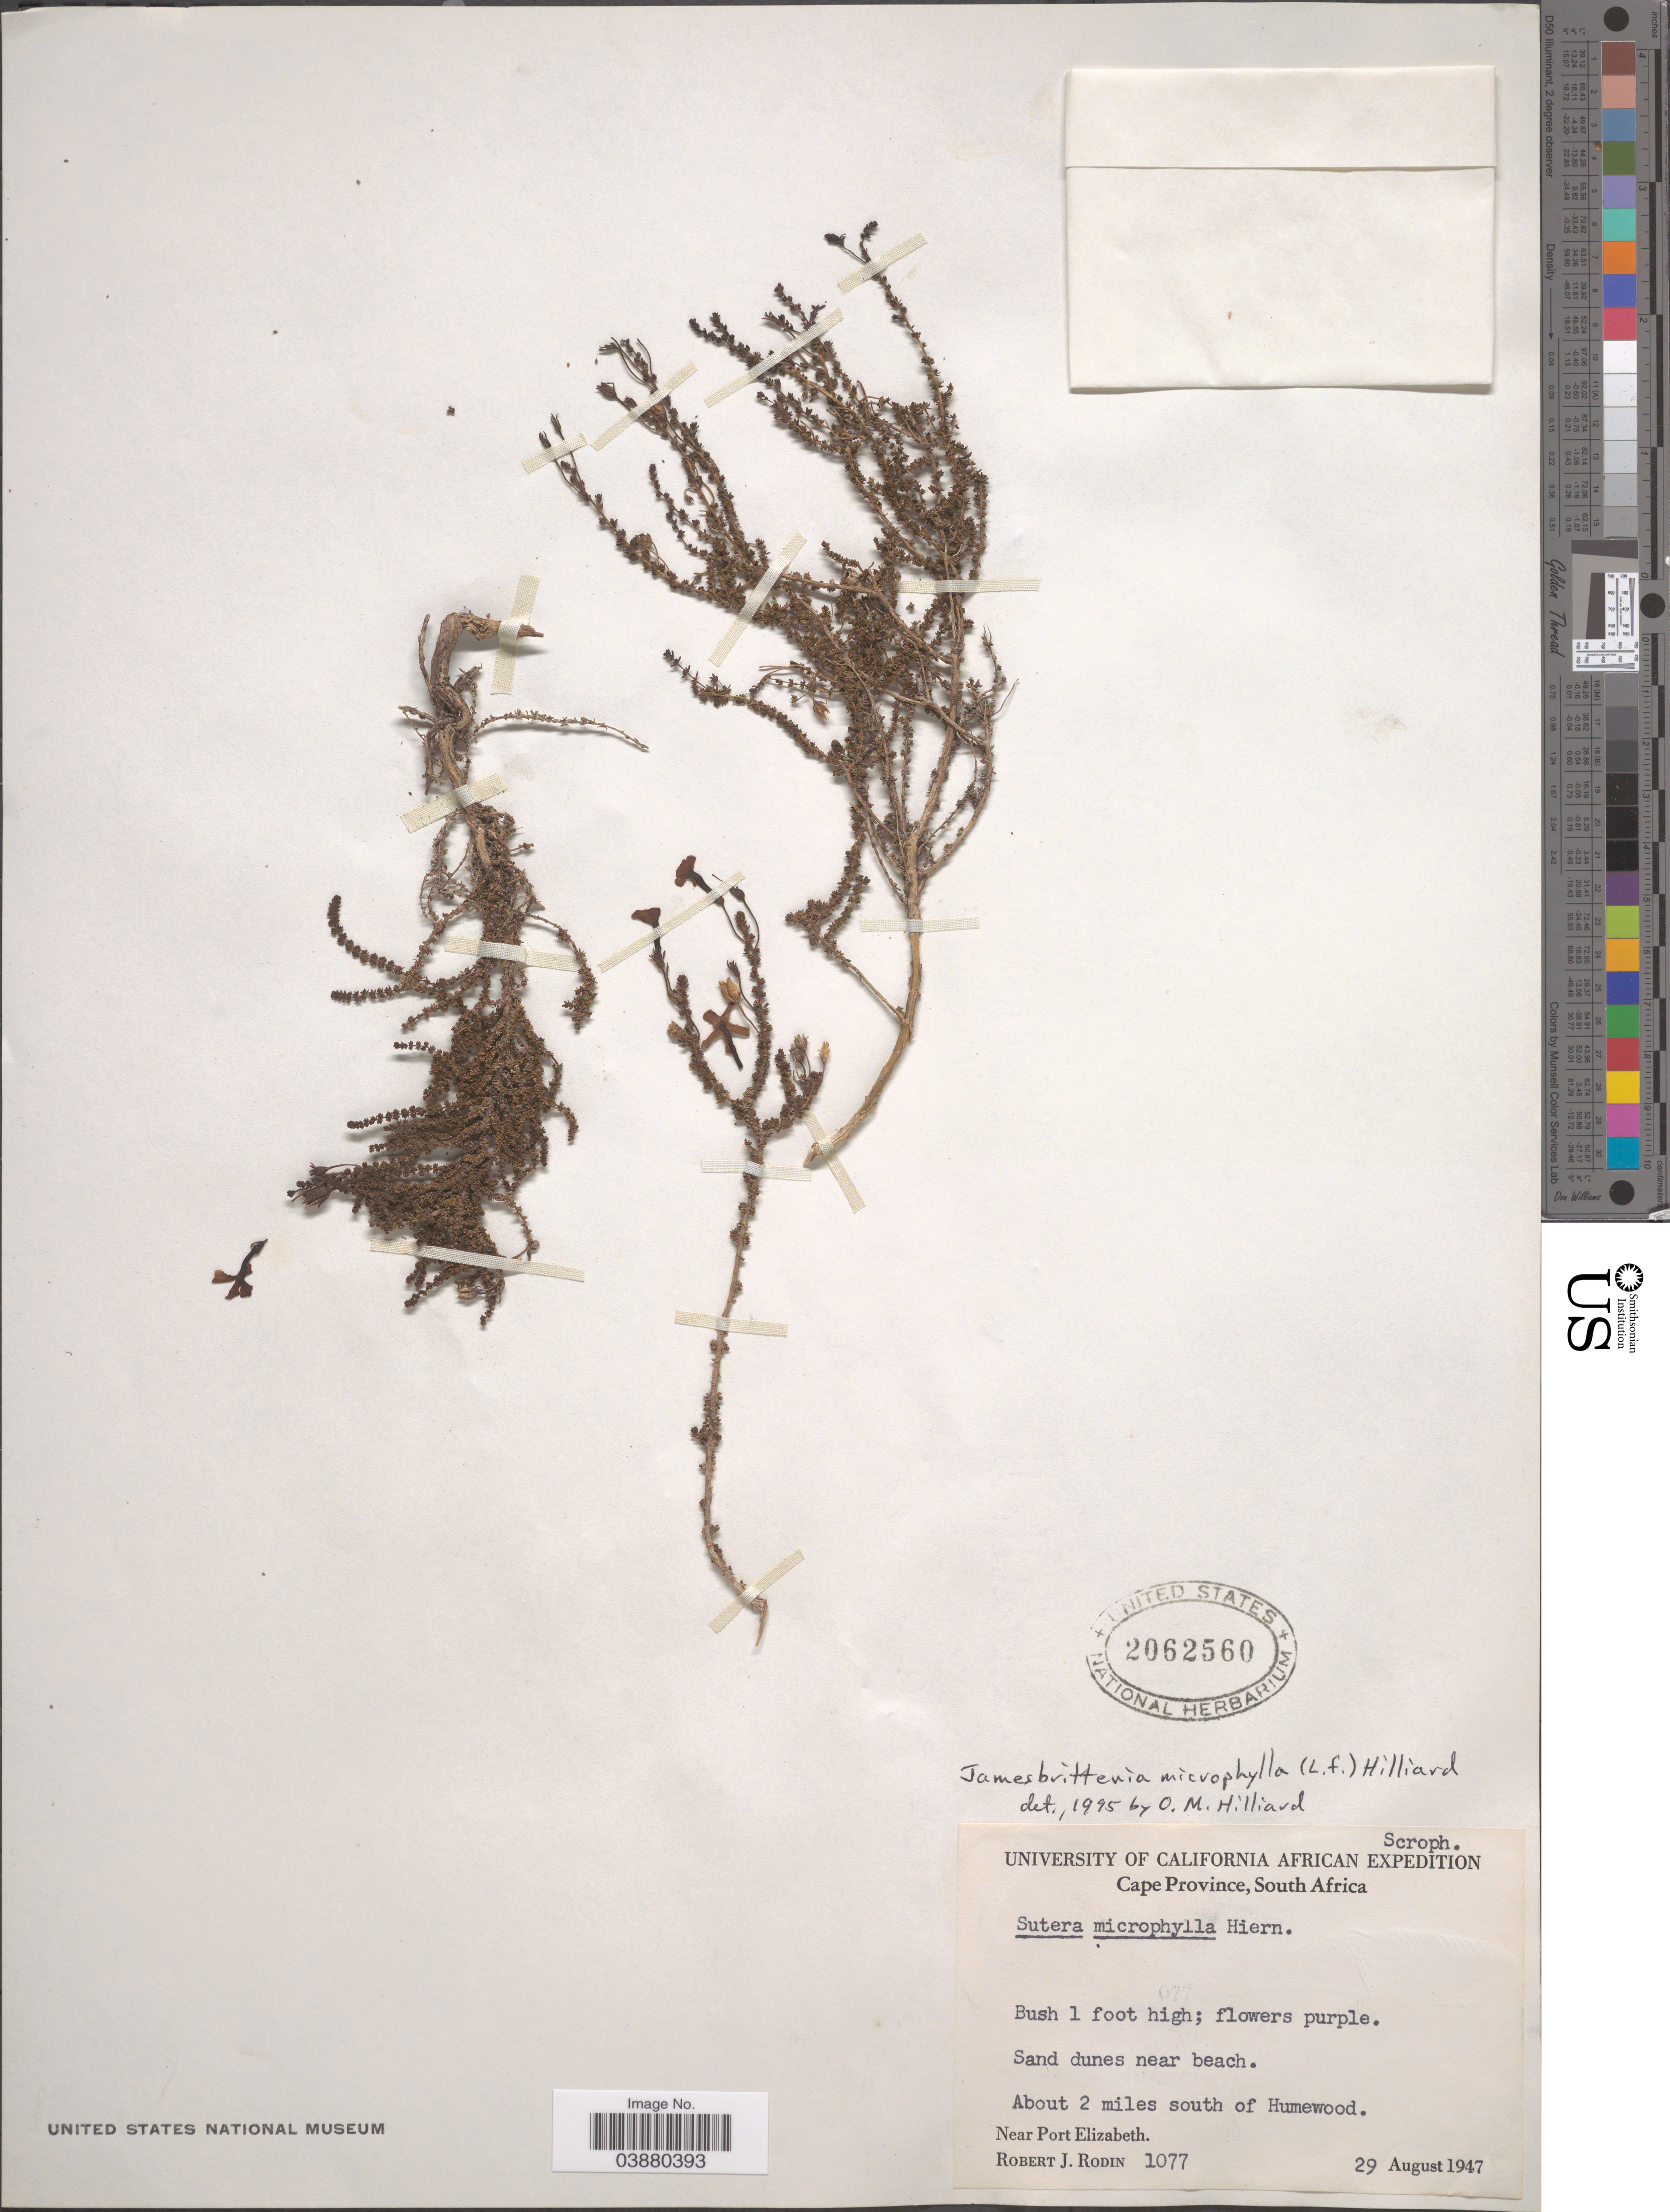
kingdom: Plantae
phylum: Tracheophyta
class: Magnoliopsida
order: Lamiales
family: Scrophulariaceae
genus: Jamesbrittenia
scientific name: Jamesbrittenia microphylla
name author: (L. f.) Hilliard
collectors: R. J. Rodin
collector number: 1077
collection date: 1947-08-29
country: South Africa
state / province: Eastern Cape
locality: About 2 miles south of Humewood. Near Port Elizabeth.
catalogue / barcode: US 2062560